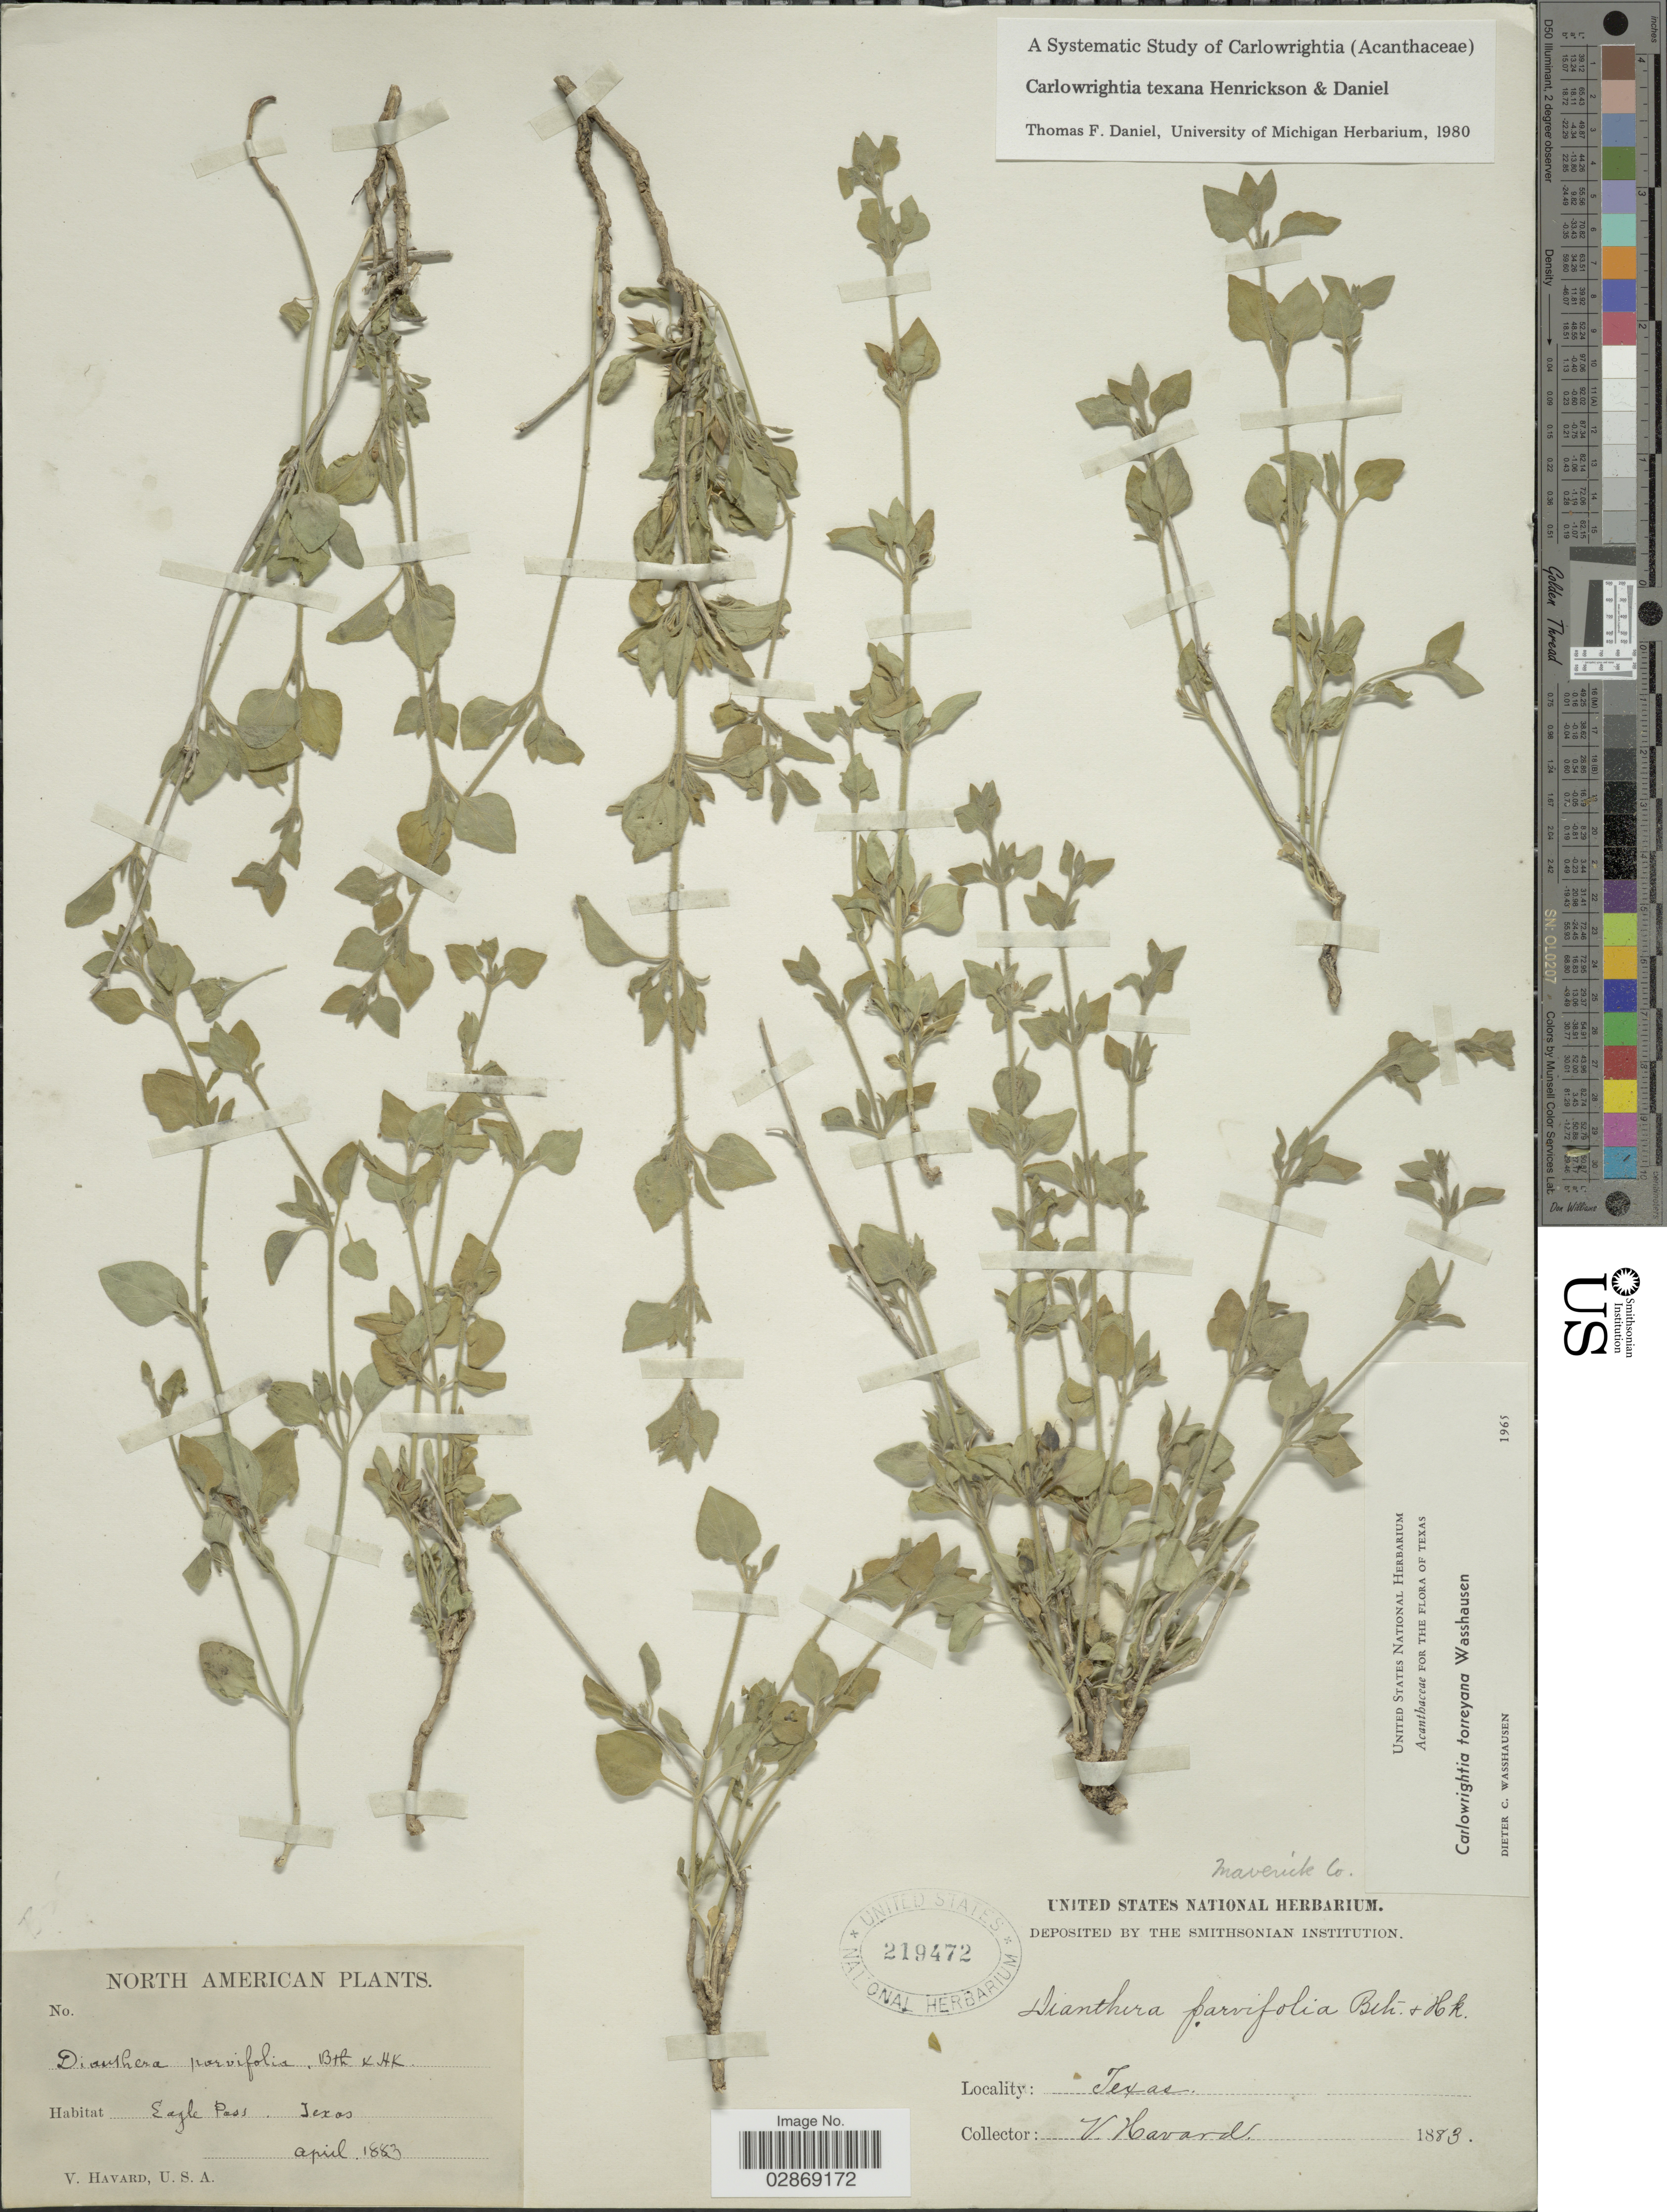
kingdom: Plantae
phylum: Tracheophyta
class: Magnoliopsida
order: Lamiales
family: Acanthaceae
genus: Carlowrightia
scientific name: Carlowrightia texana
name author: Henrickson & T.F. Daniel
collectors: V. Havard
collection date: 1883-04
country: United States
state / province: Texas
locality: Eagle Pass, Maverick Co.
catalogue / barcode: US 219472